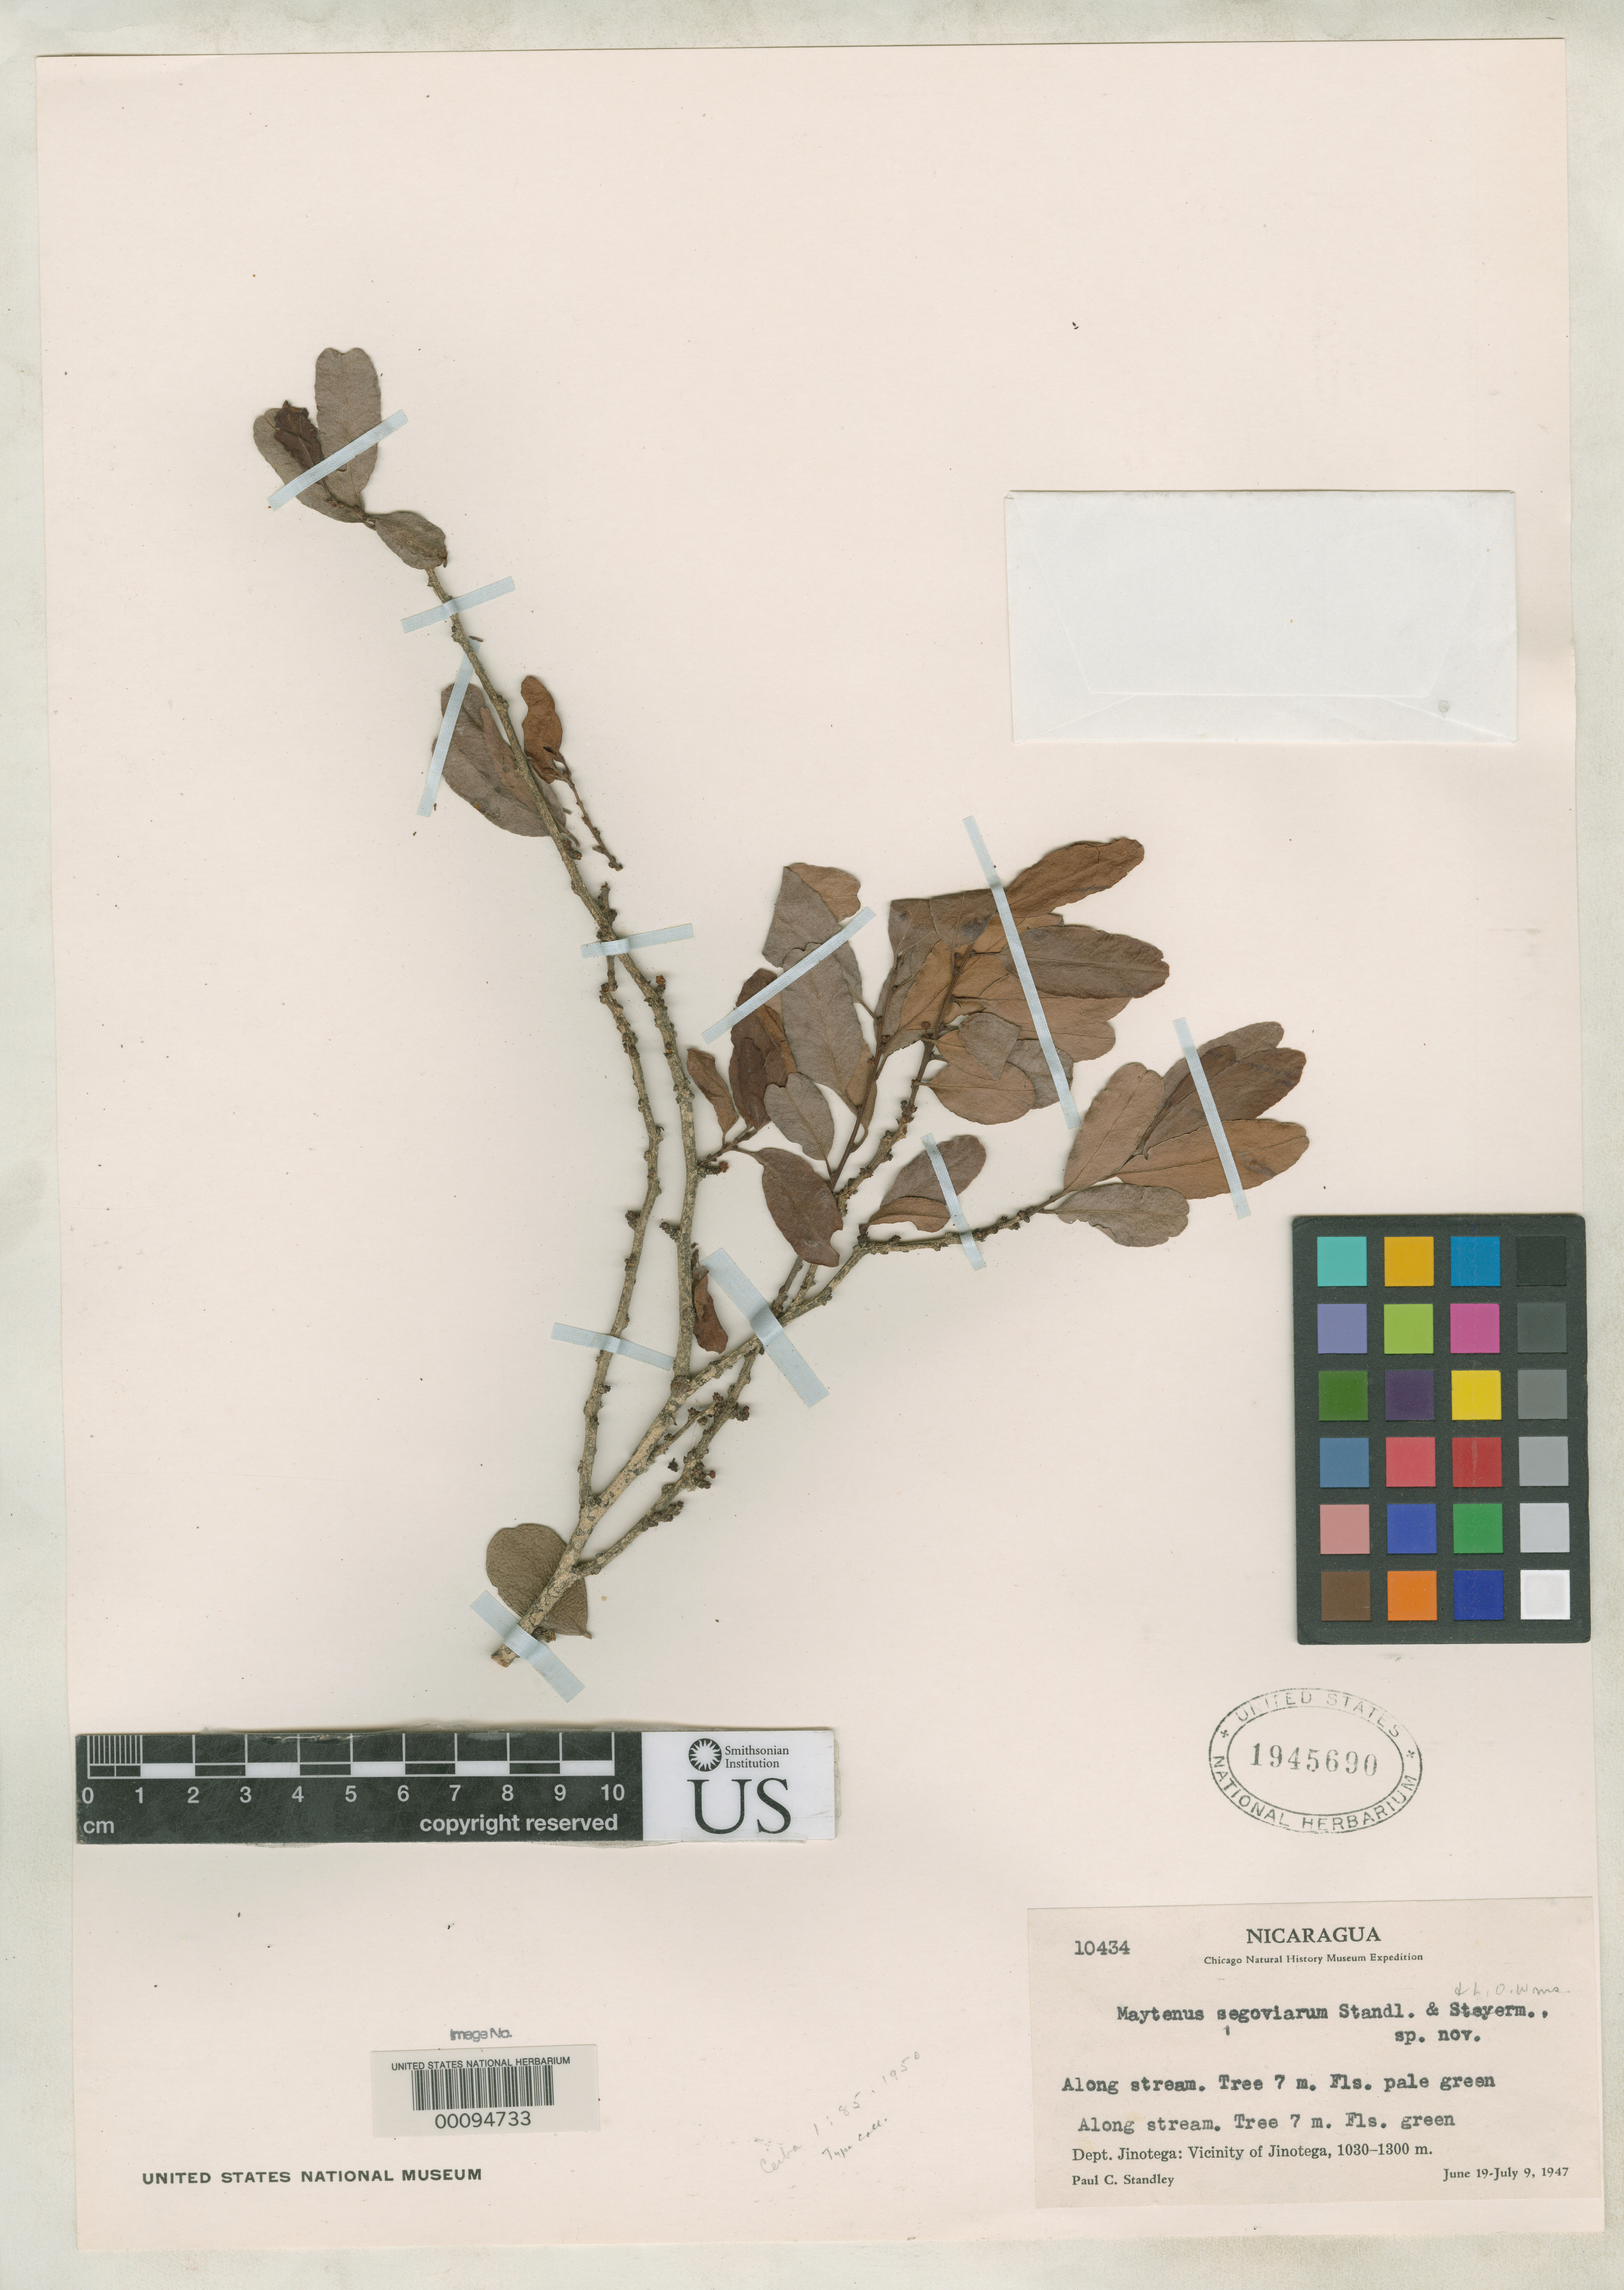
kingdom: Plantae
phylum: Tracheophyta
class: Magnoliopsida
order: Celastrales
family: Celastraceae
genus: Maytenus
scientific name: Maytenus segoviarum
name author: Standl. & L.O. Williams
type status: Isotype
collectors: P. C. Standley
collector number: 10434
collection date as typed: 19 Jun 1947 to 09 Jul 1947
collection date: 1947-06-19/1947-07-09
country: Nicaragua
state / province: Jinotega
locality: Vecindad Dejinotega.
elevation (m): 1030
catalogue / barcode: US 1945690